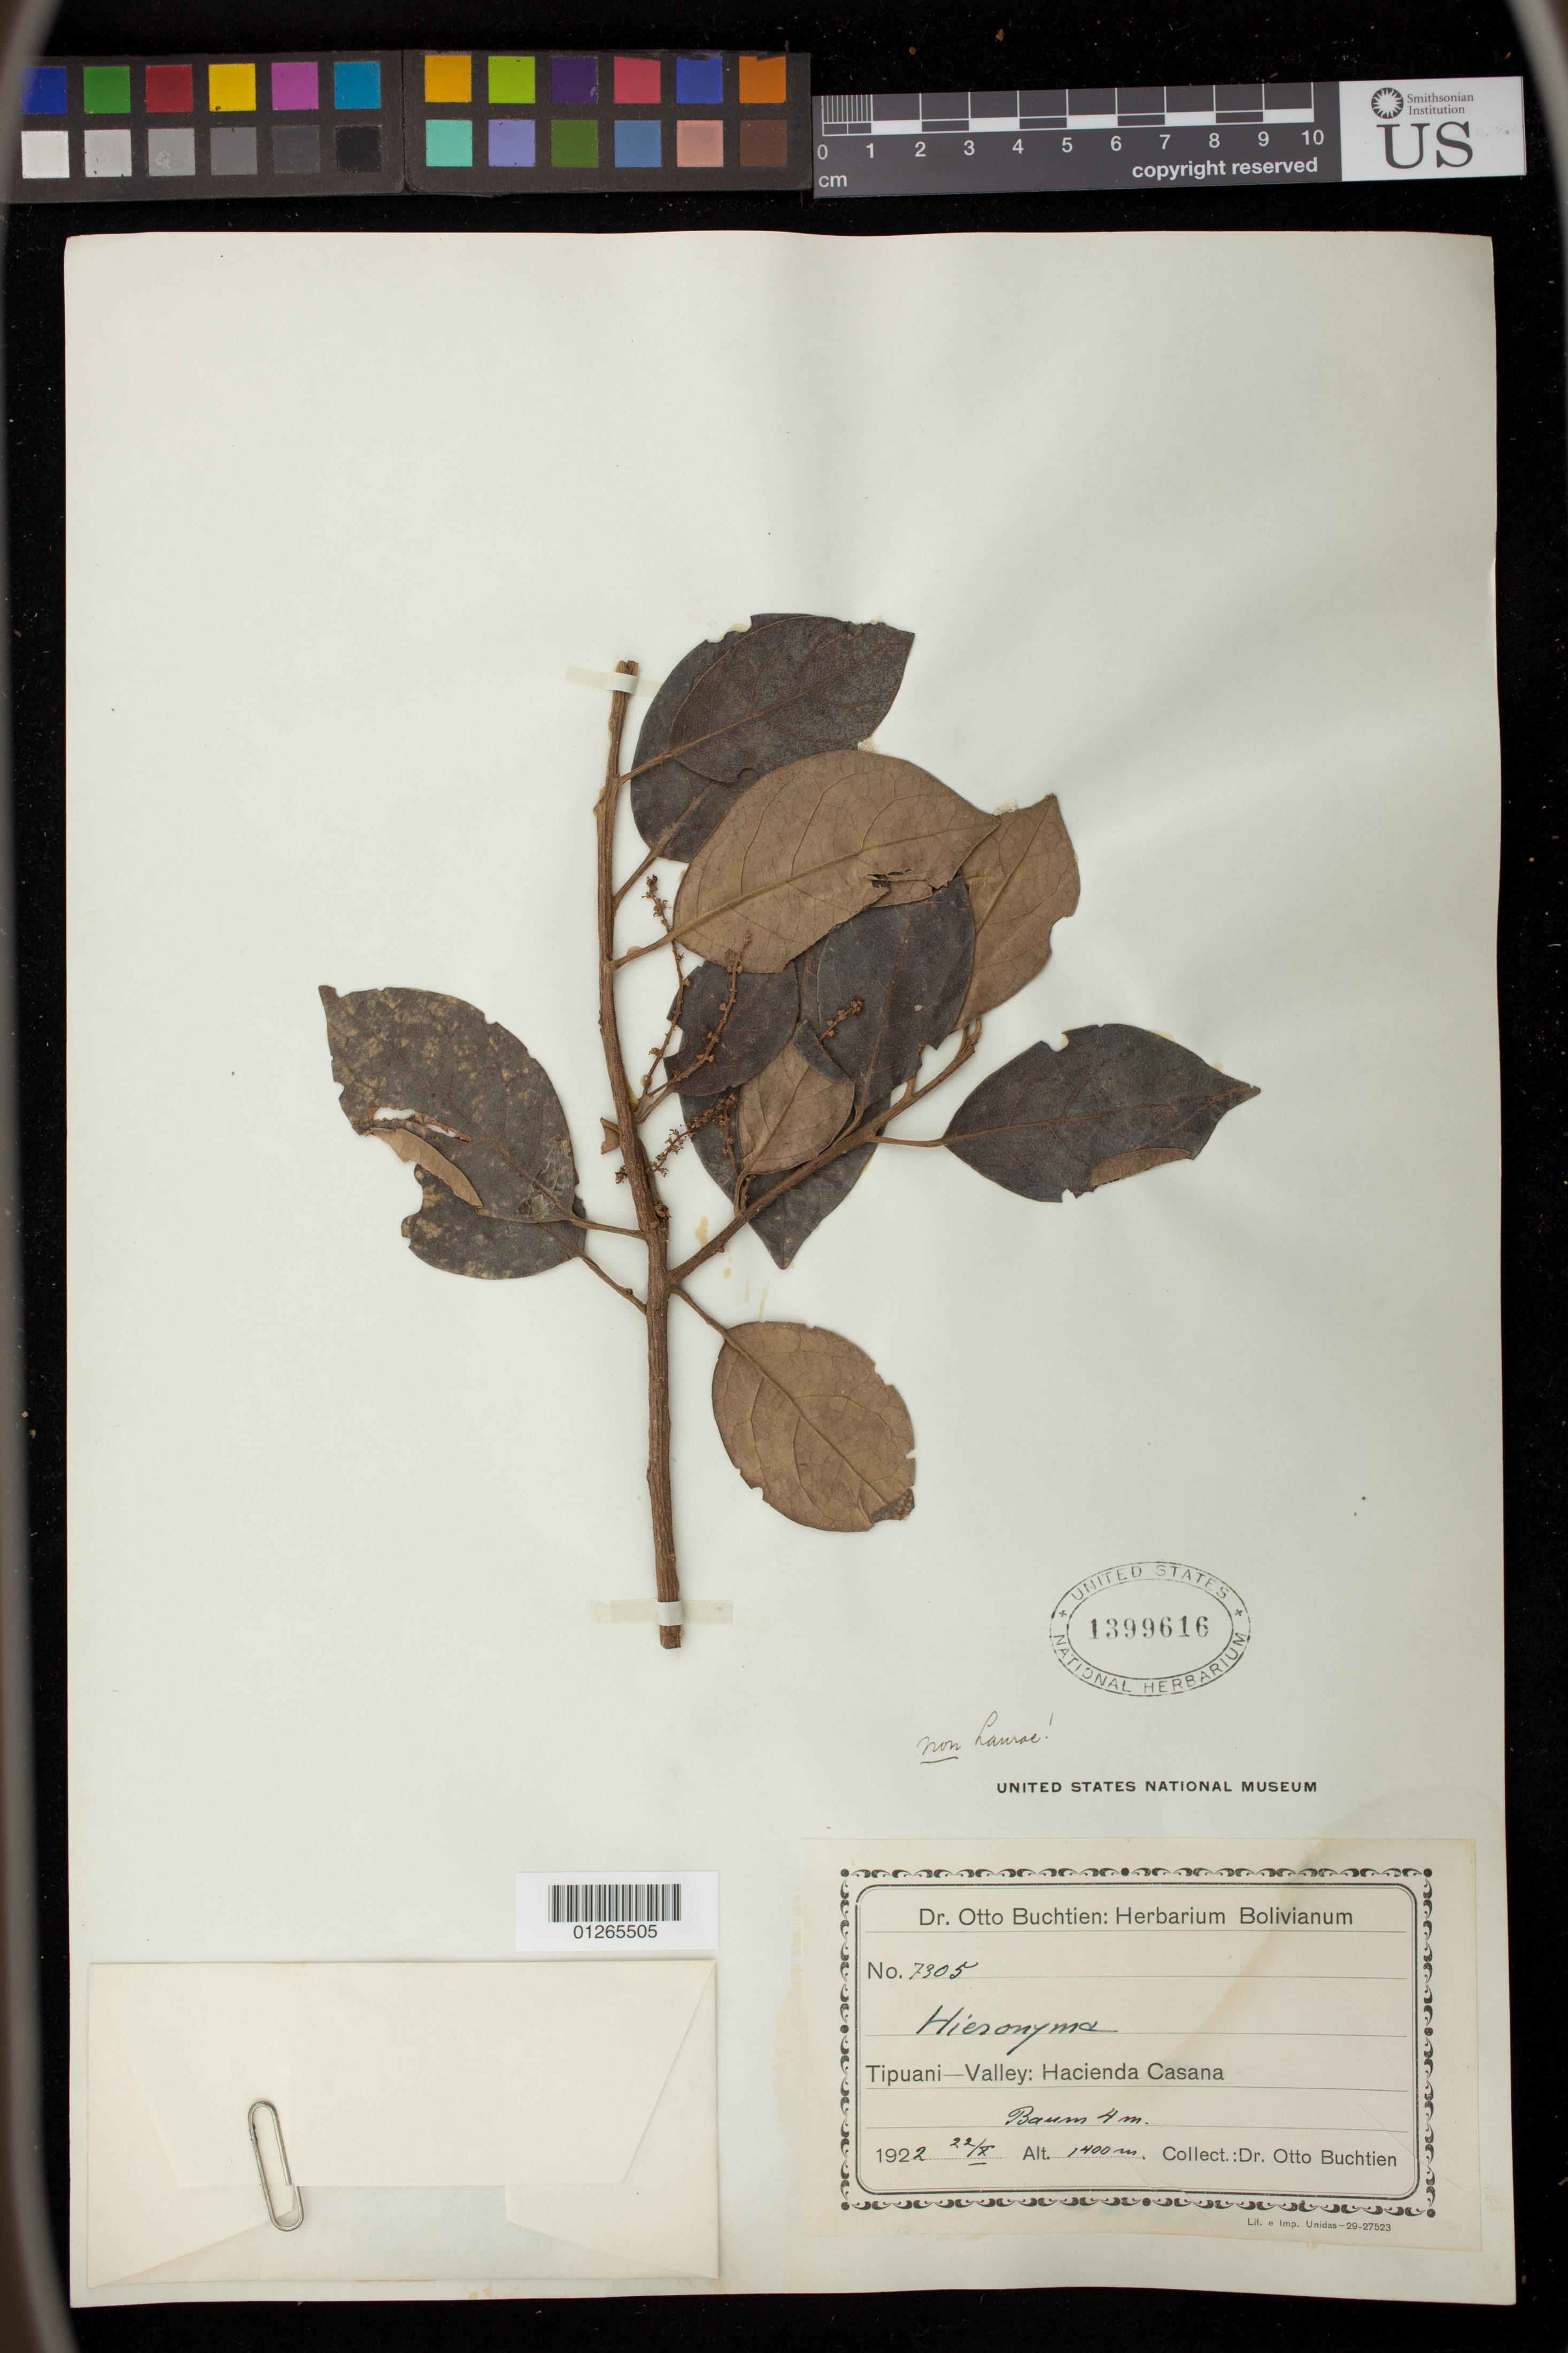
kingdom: Plantae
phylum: Tracheophyta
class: Magnoliopsida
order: Malpighiales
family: Phyllanthaceae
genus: Hieronyma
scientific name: Hieronyma moritziana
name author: (Müll. Arg.) Pax ex K. Hoffm.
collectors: O. Buchtien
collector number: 7305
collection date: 1922-10-22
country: Bolivia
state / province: La Paz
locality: Tipuani - Valley: Hacienda Casana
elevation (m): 1401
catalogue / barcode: US 1399616